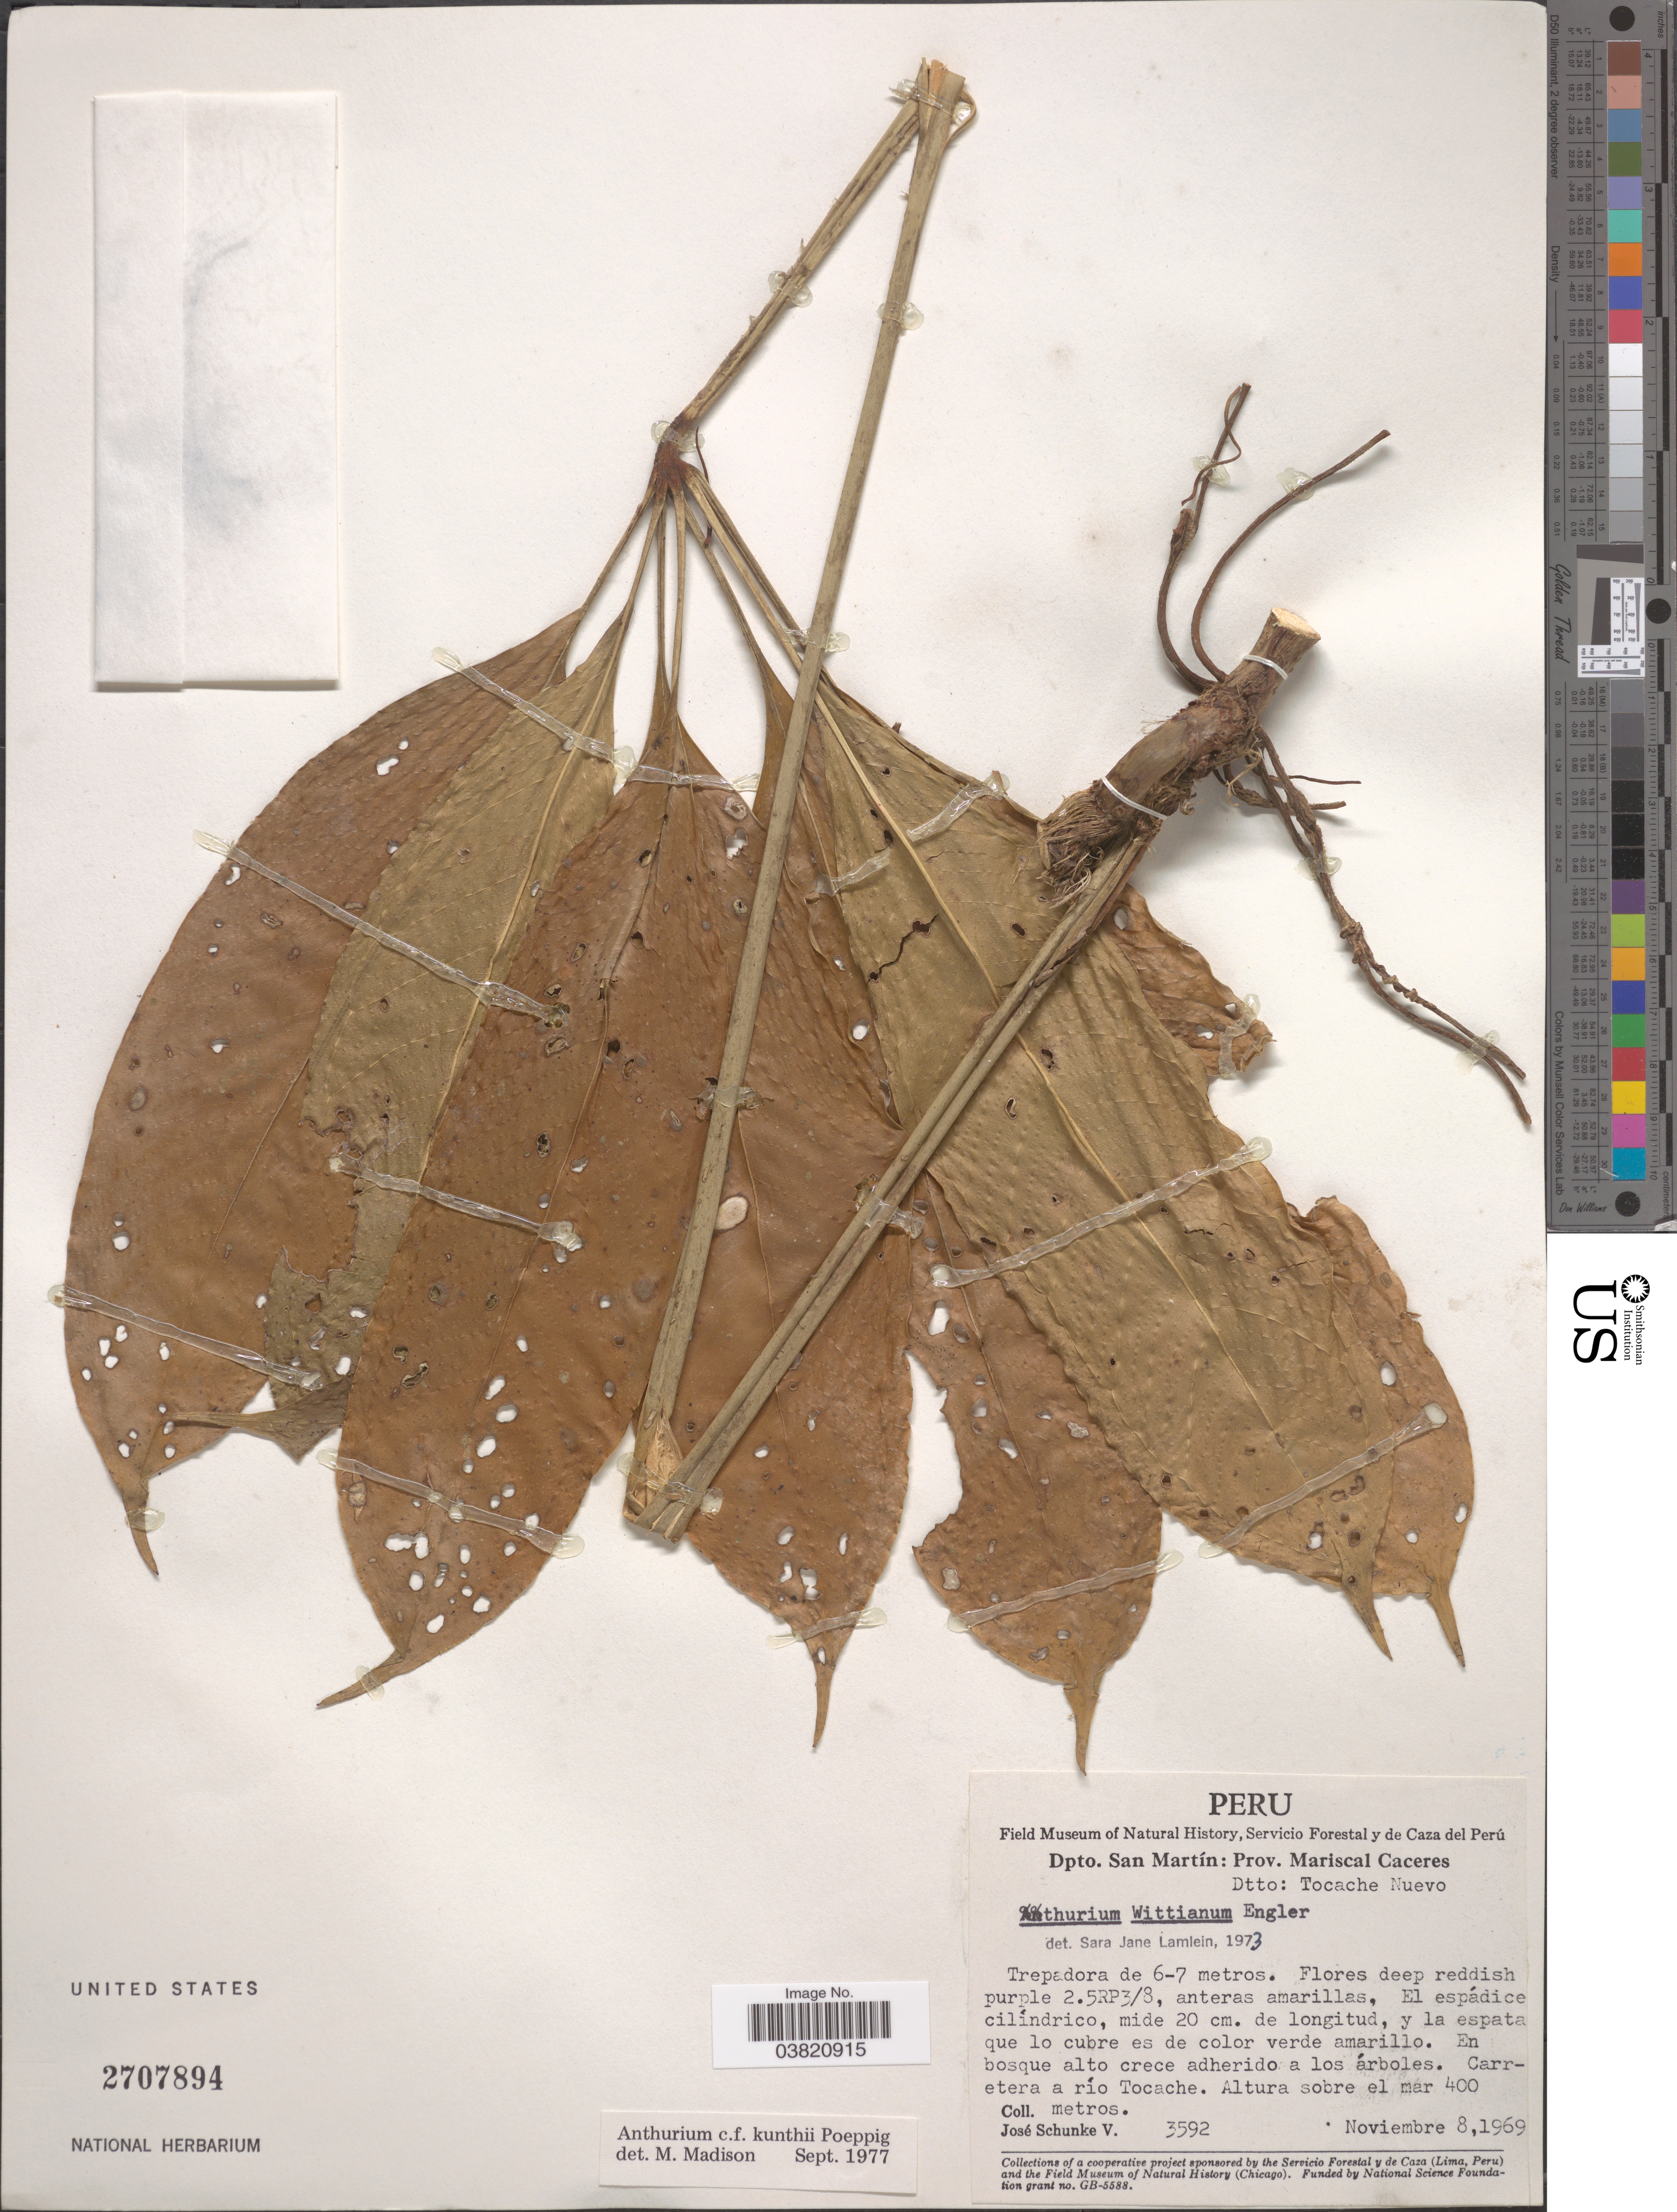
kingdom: Plantae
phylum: Tracheophyta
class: Liliopsida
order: Alismatales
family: Araceae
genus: Anthurium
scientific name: Anthurium kunthii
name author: Poepp.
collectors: J. Schunke Vigo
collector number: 3592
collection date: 1969-11-08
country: Peru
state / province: San Martín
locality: Dpto. San Martín: Prov. Mariscal Caceres. Dtto: Tocache Nuevo. Carretera a río Tocache.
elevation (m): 400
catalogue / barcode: US 2707894